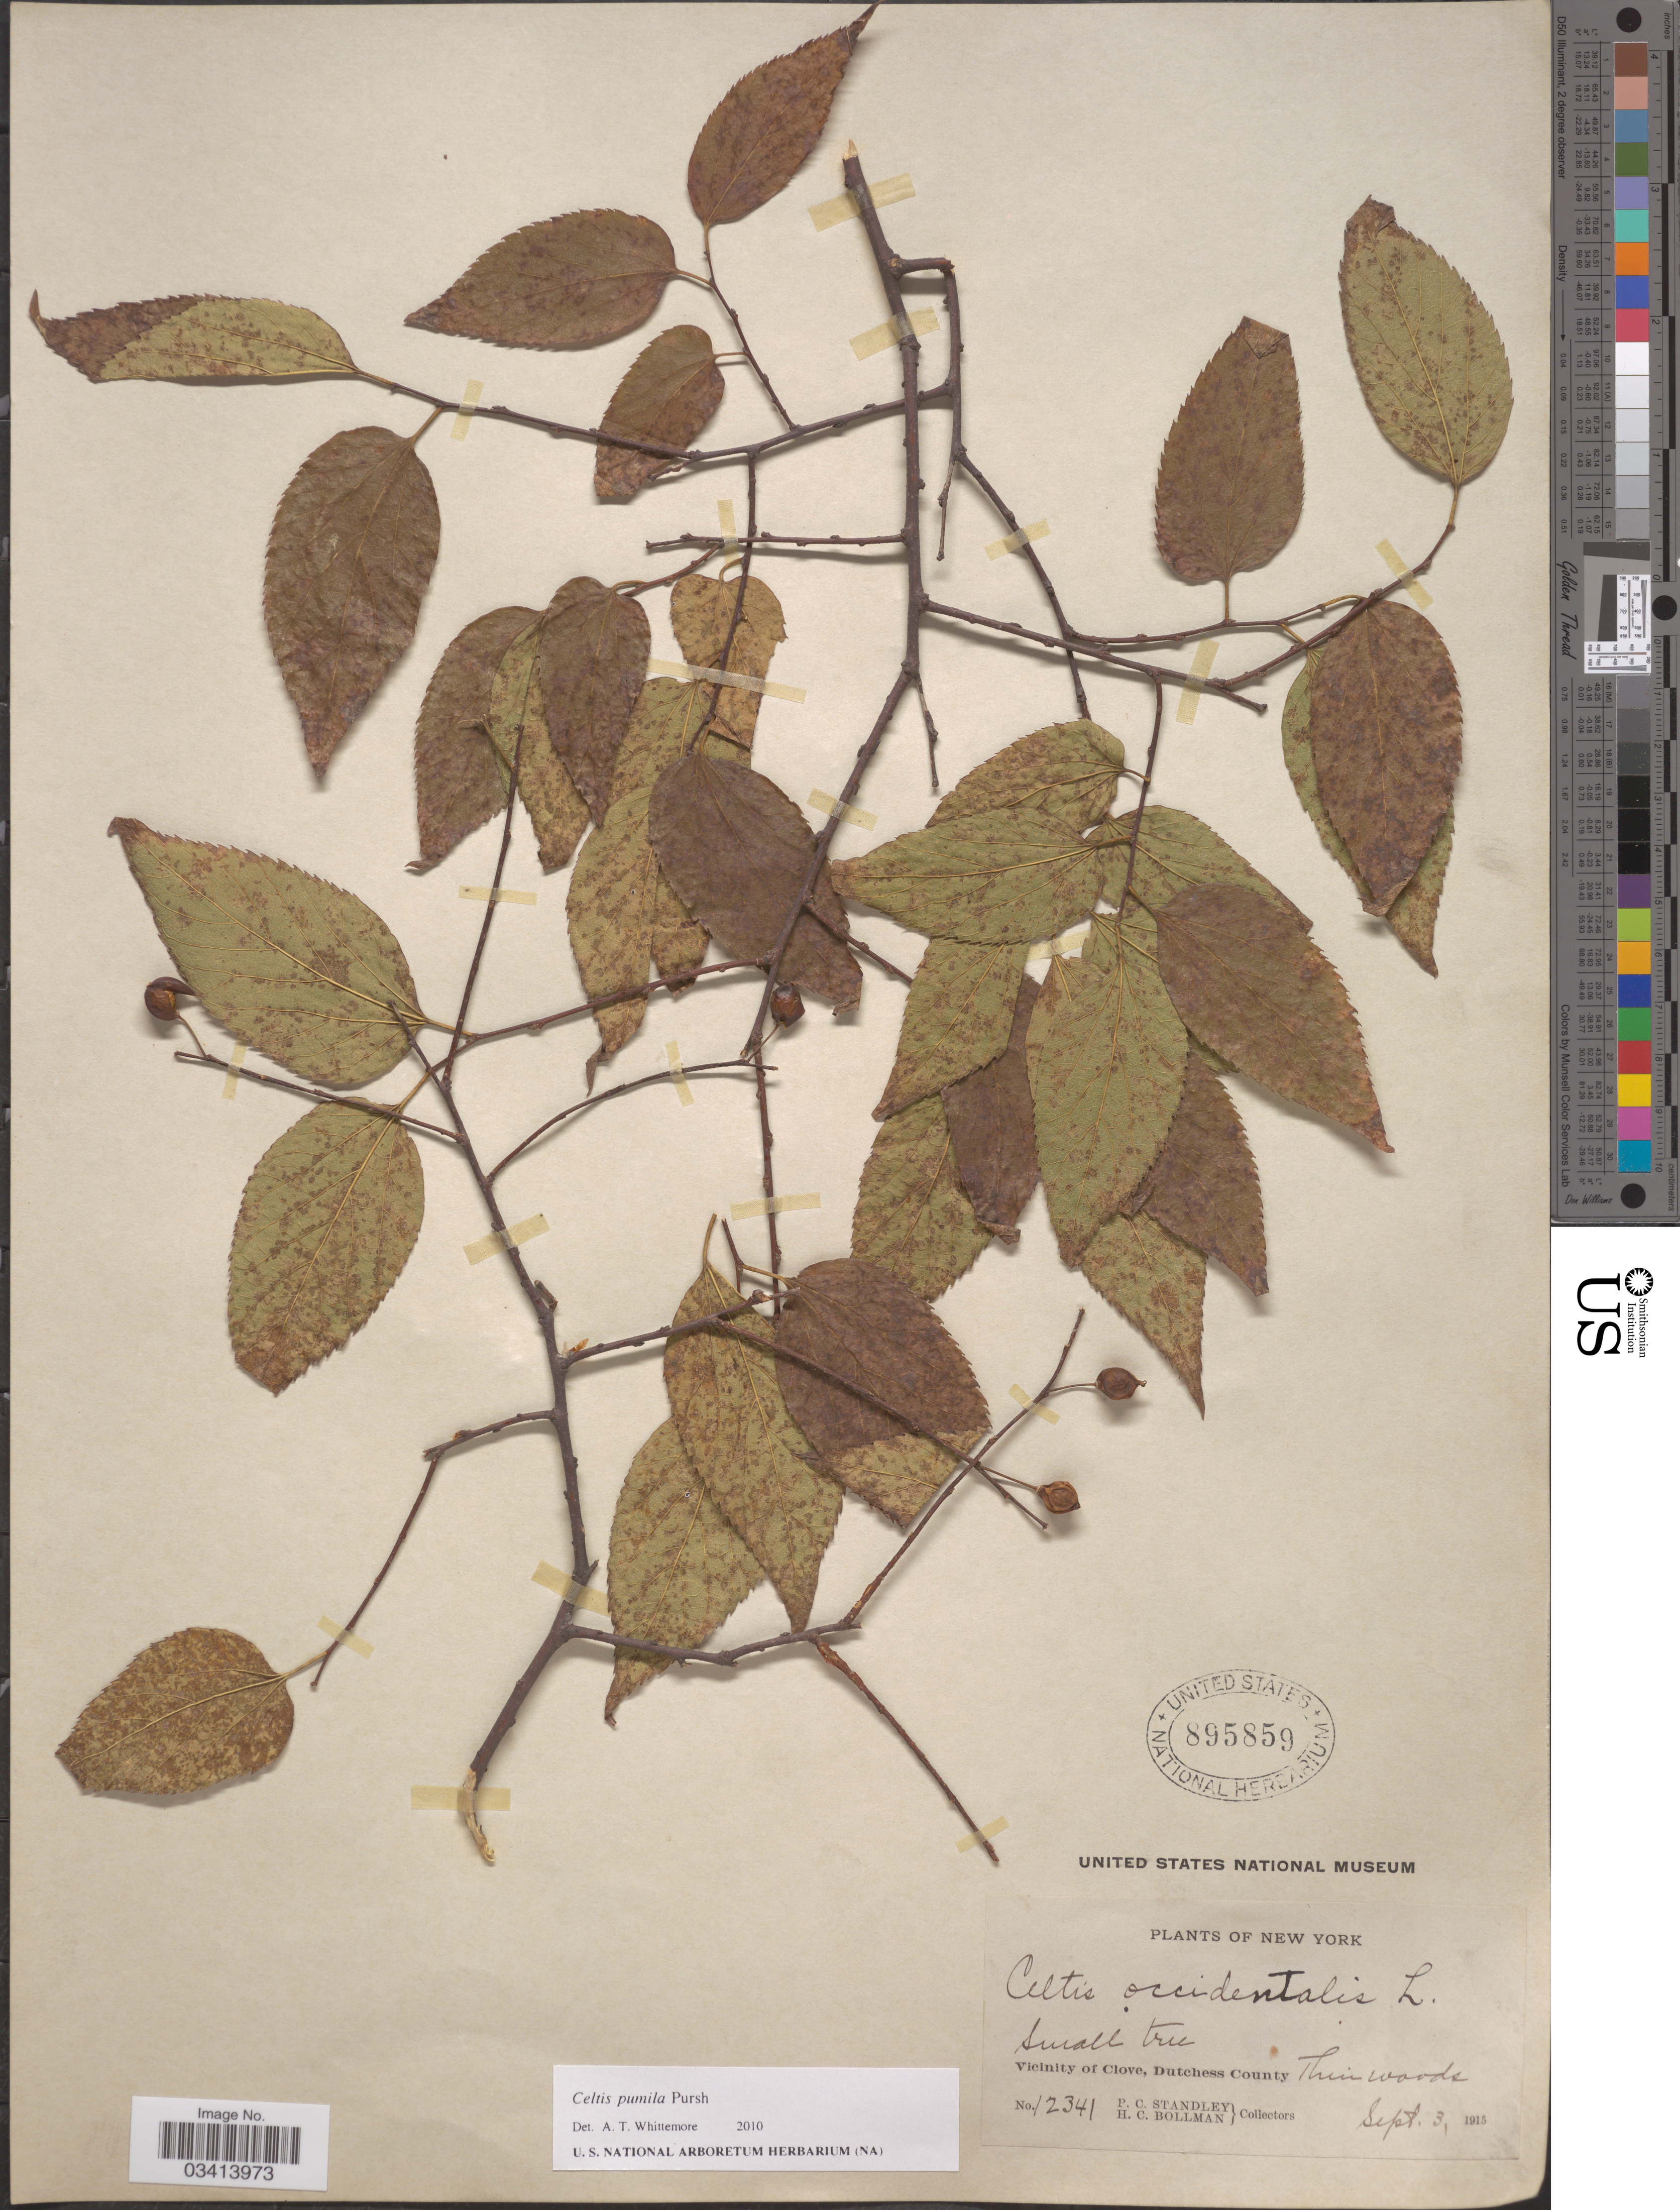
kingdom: Plantae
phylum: Tracheophyta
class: Magnoliopsida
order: Rosales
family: Cannabaceae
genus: Celtis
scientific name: Celtis occidentalis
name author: L.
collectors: P. C. Standley & H. C. Bollman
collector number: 12341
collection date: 1915-09-03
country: United States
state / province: New York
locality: Vicinity of Clove, Dutchess County.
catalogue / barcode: US 895859